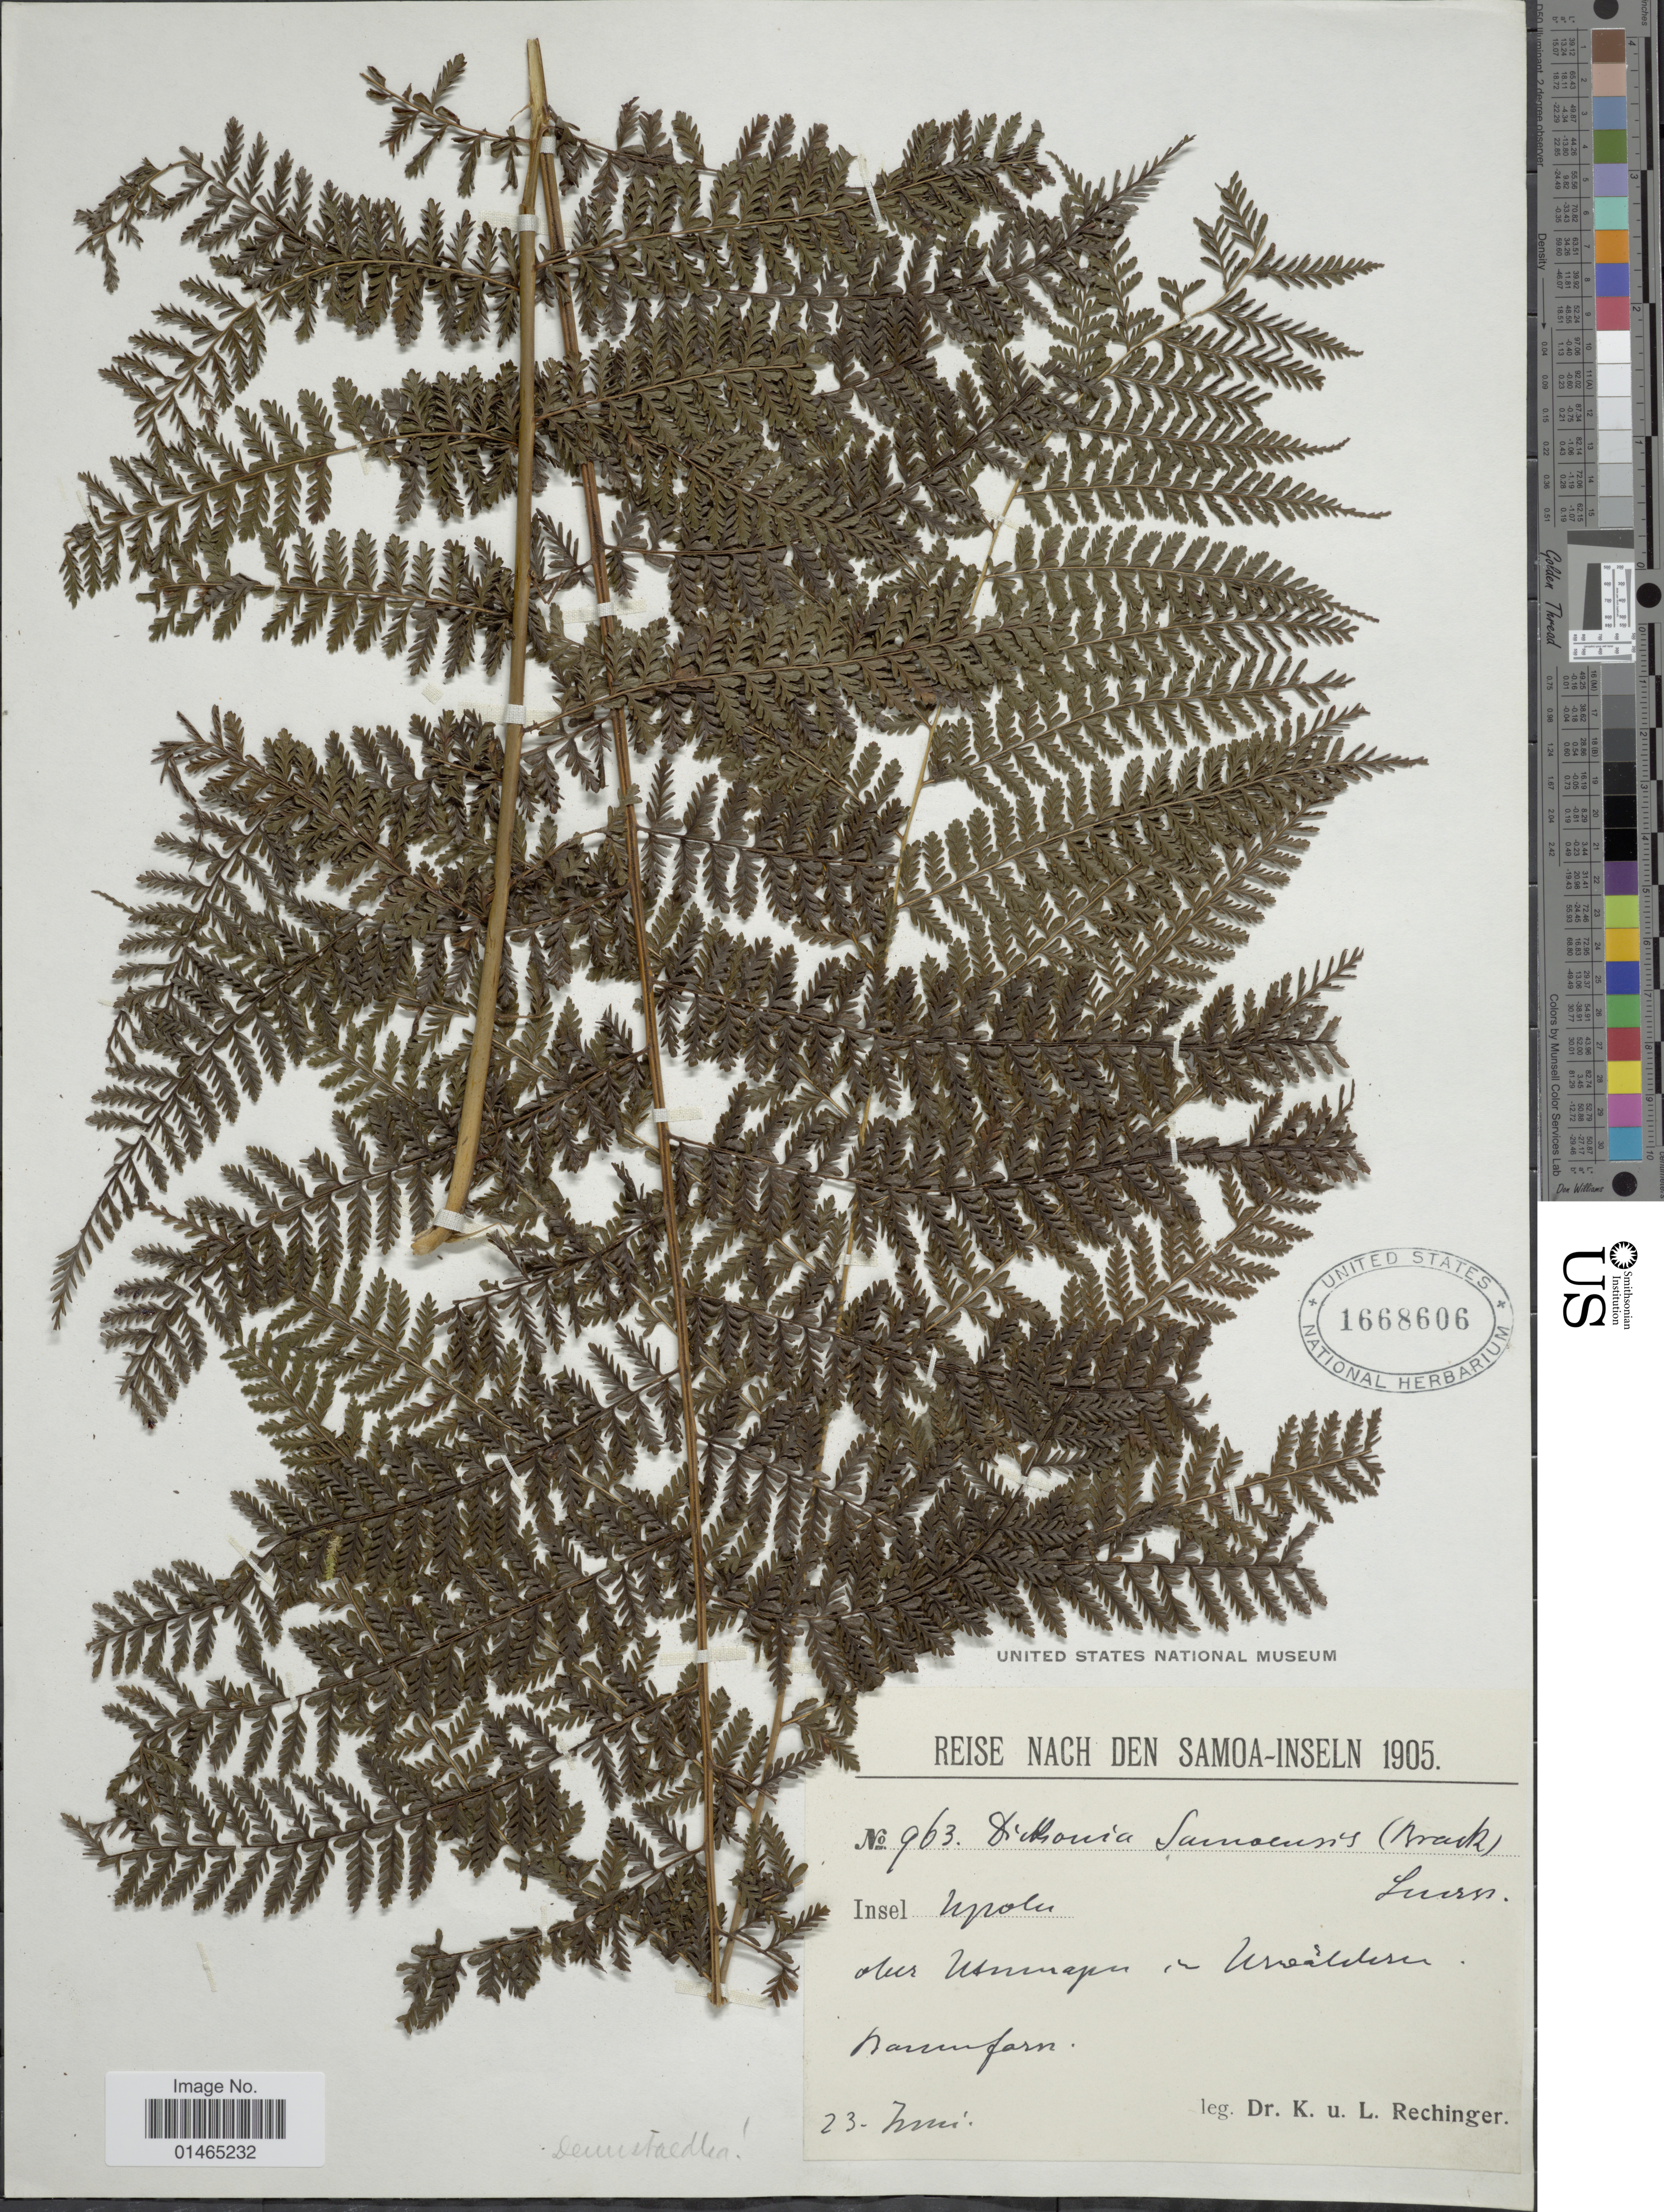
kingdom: Plantae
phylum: Tracheophyta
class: Polypodiopsida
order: Polypodiales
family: Dennstaedtiaceae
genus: Dennstaedtia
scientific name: Dennstaedtia samoensis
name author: (Brack.) T. Moore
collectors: K. Rechinger & L. Rechinger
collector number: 963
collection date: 1905-06-23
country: Samoa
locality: Insel Upolu. Dur Usnumagn in Uneildesen Naumfarm [interpreted]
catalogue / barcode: US 1668606